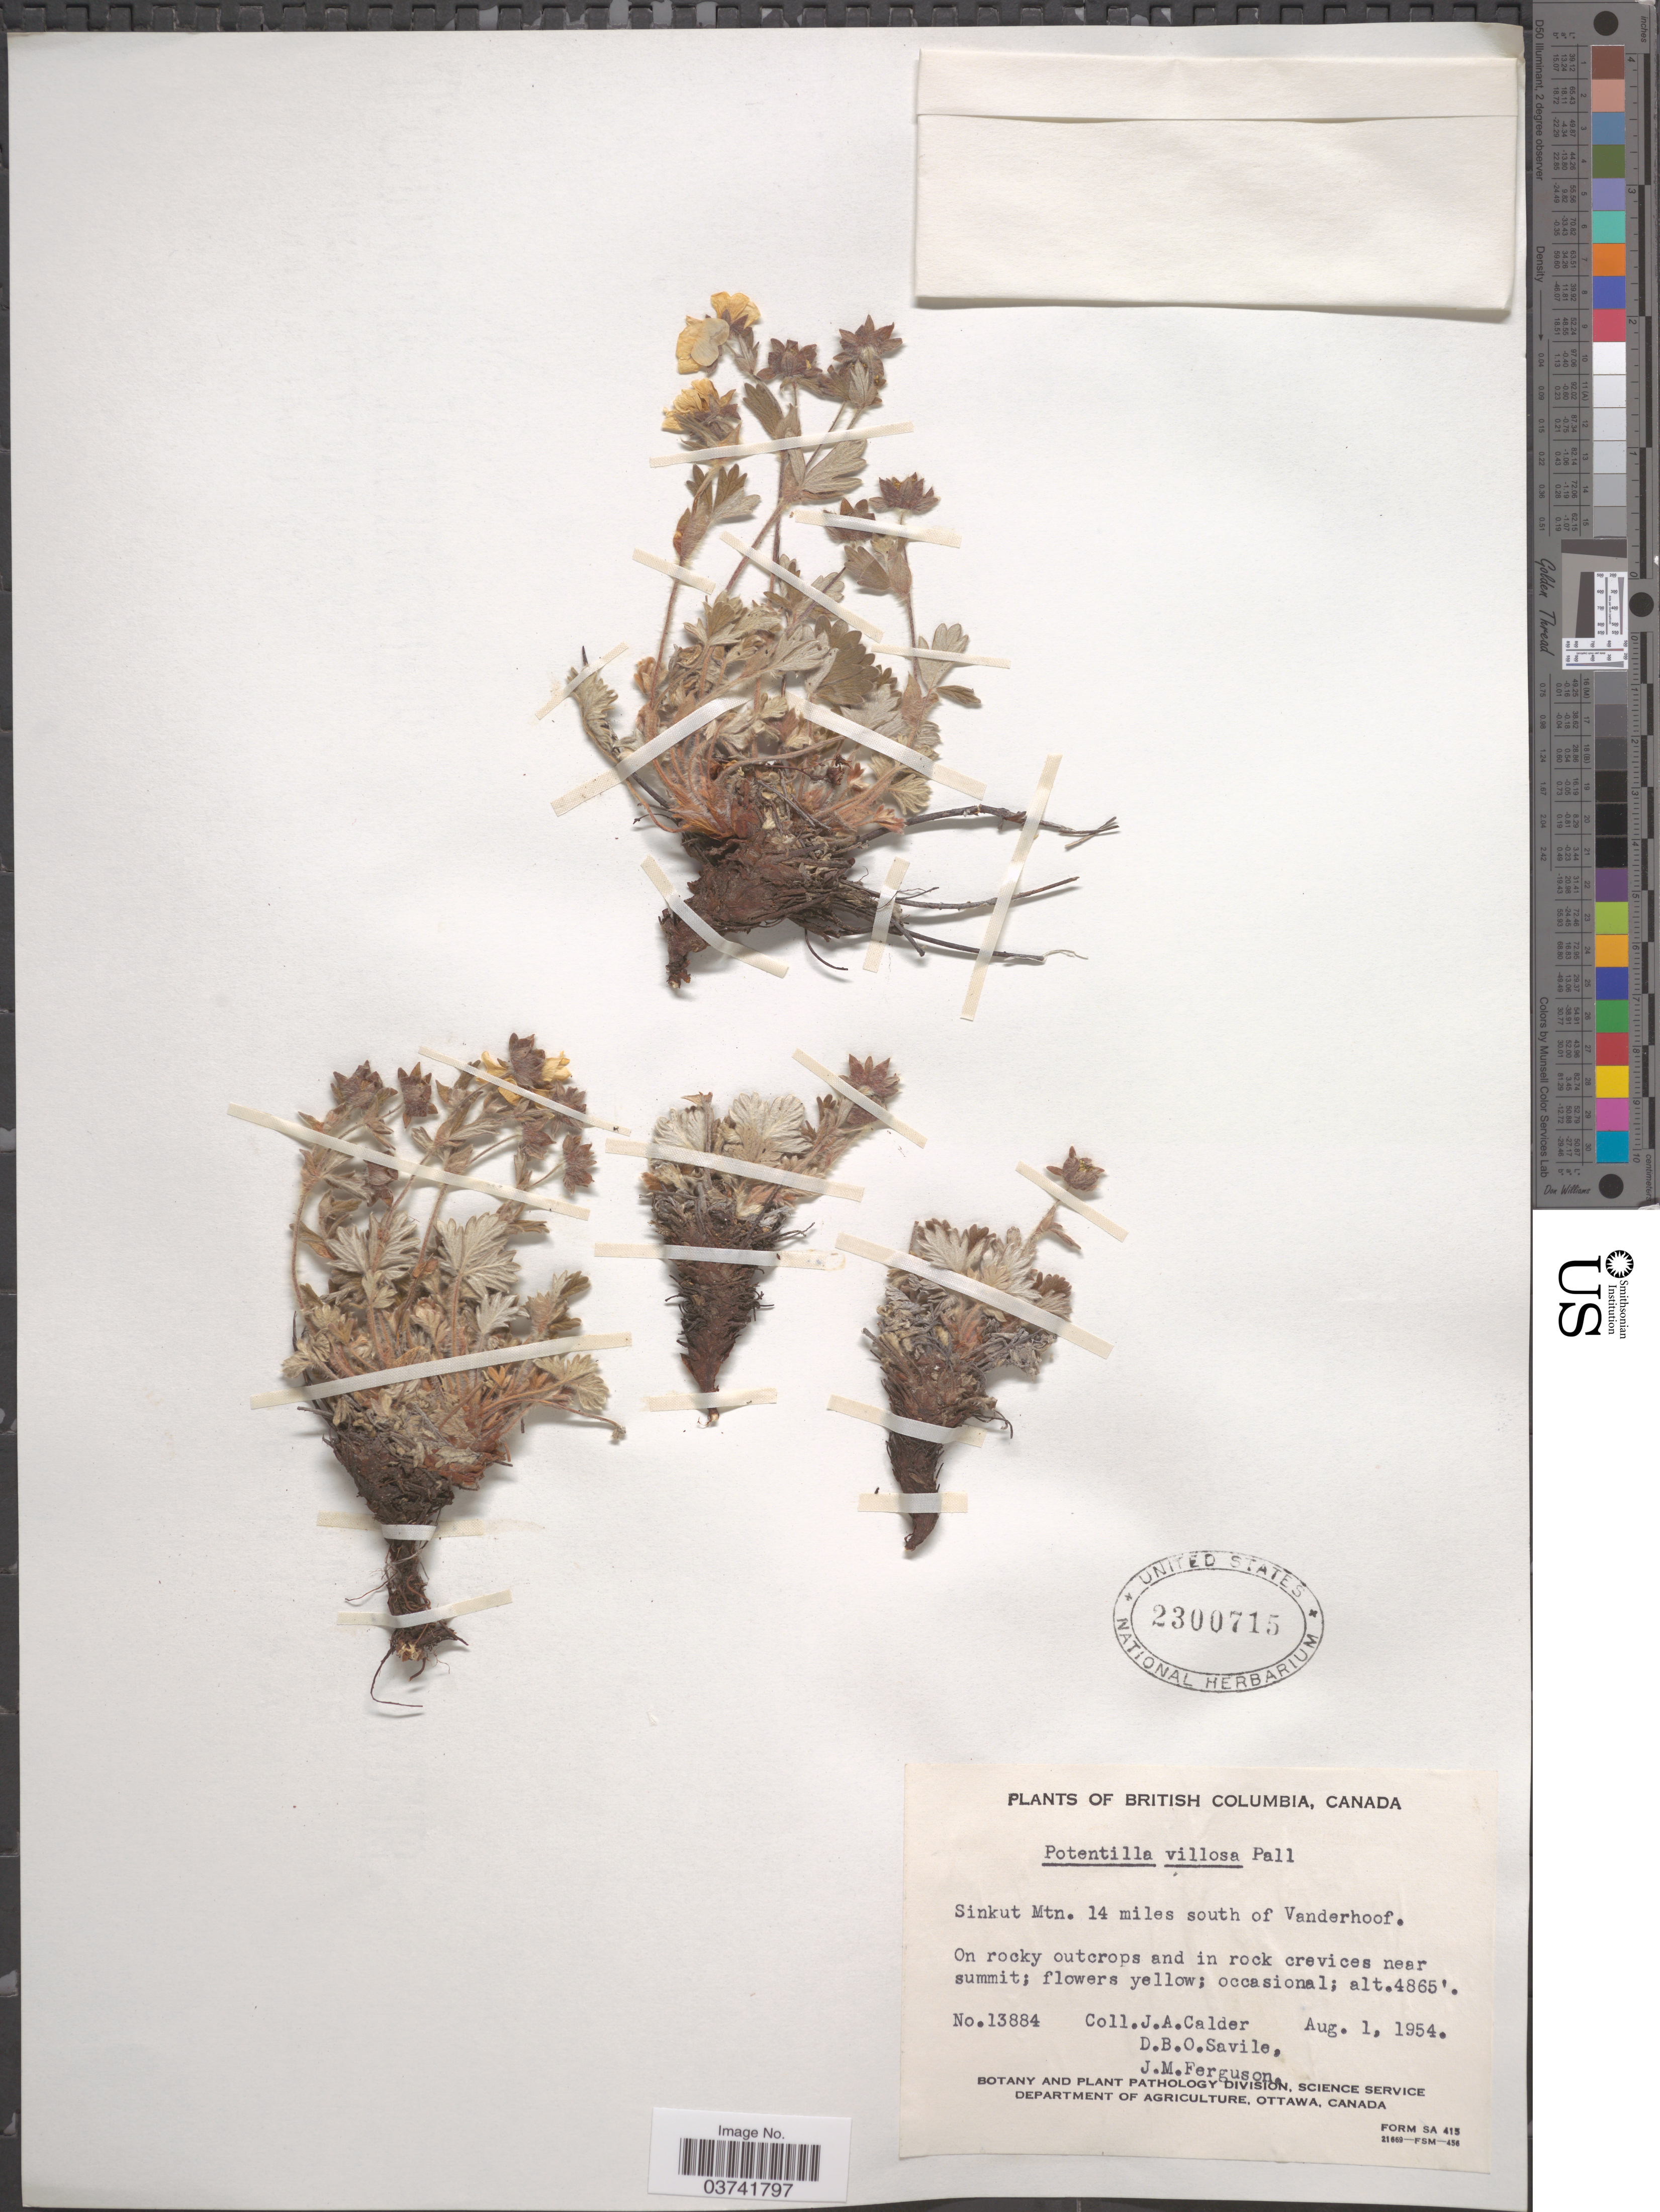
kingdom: Plantae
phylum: Tracheophyta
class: Magnoliopsida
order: Rosales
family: Rosaceae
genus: Potentilla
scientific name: Potentilla villosa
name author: Pall. ex Pursh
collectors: J. A. Calder, D. Savile & J. M. Ferguson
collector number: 13884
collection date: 1954-08-01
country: Canada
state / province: British Columbia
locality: Sinkut Mtn. 14 miles south of Vanderhoof.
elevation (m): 1483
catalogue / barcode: US 2300715